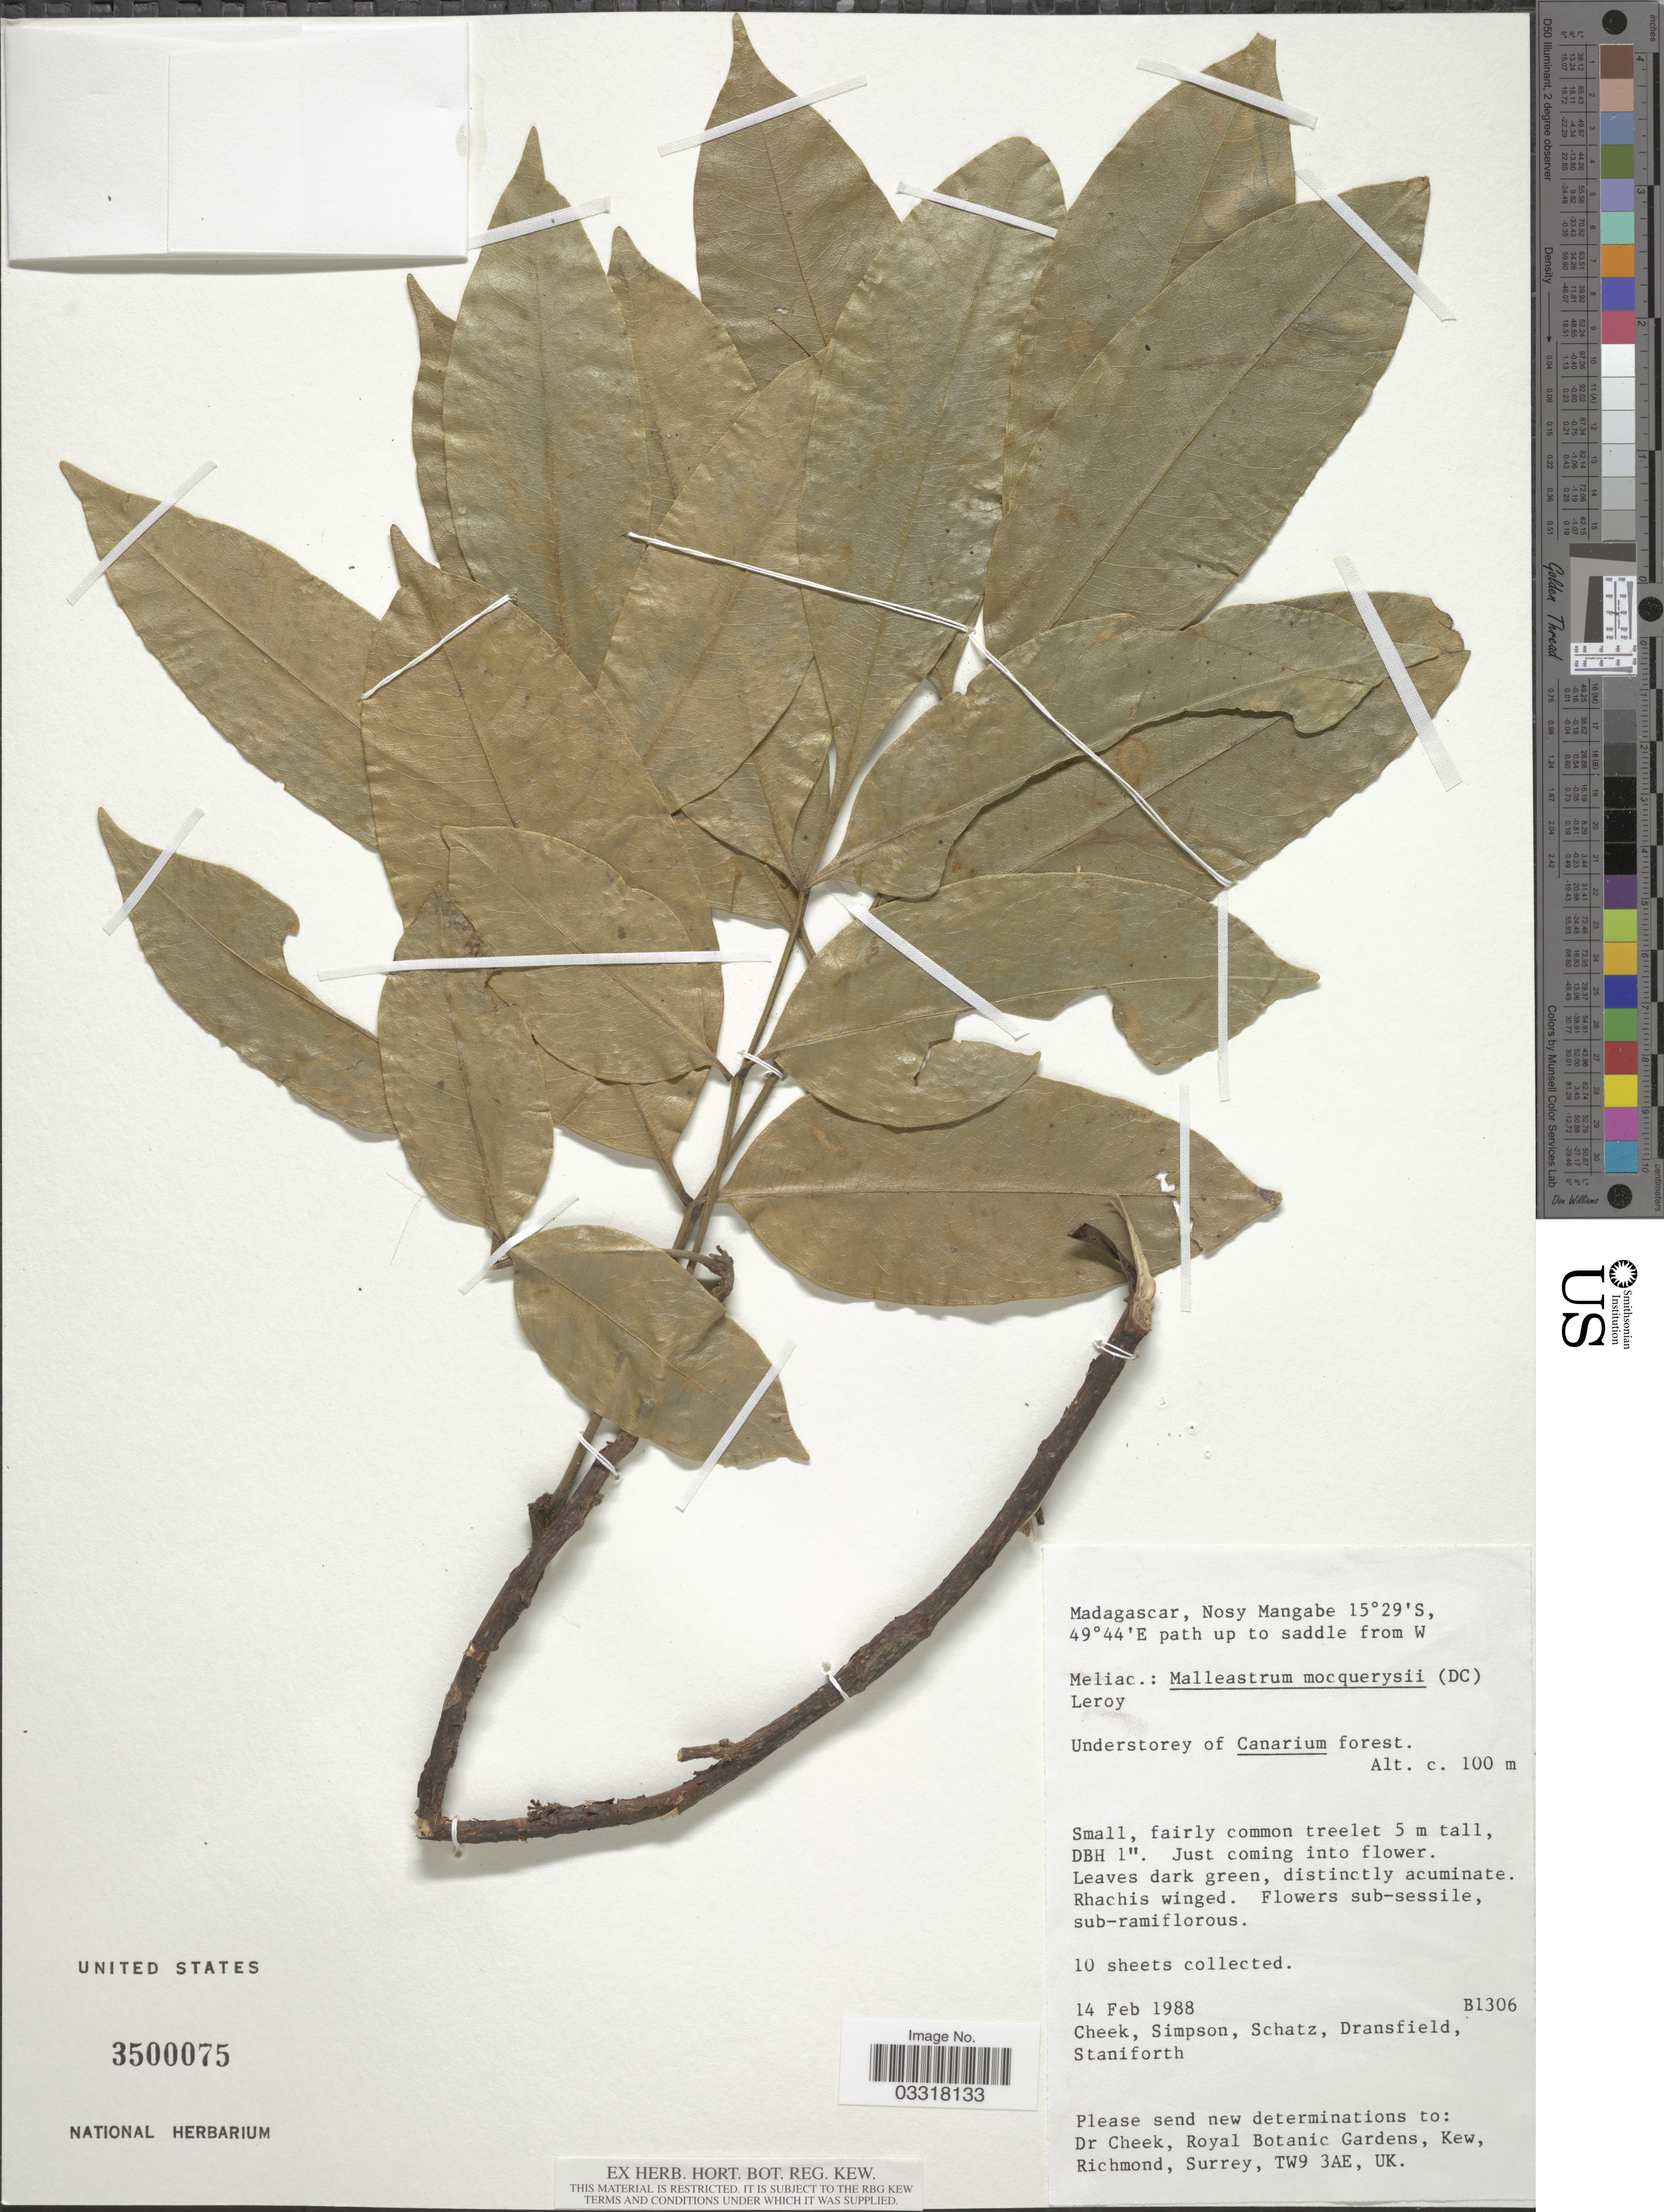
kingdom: Plantae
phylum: Tracheophyta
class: Magnoliopsida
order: Sapindales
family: Meliaceae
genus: Malleastrum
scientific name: Malleastrum mocquerysi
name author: (Aug. DC.) J.-F. Leroy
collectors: -. Cheek, Simpson, --, Schatz, Dransfield & -. Staniforth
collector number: B1306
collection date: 1988-02-14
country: Madagascar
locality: Nosy, Mangabe.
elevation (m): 100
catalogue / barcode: US 3500075